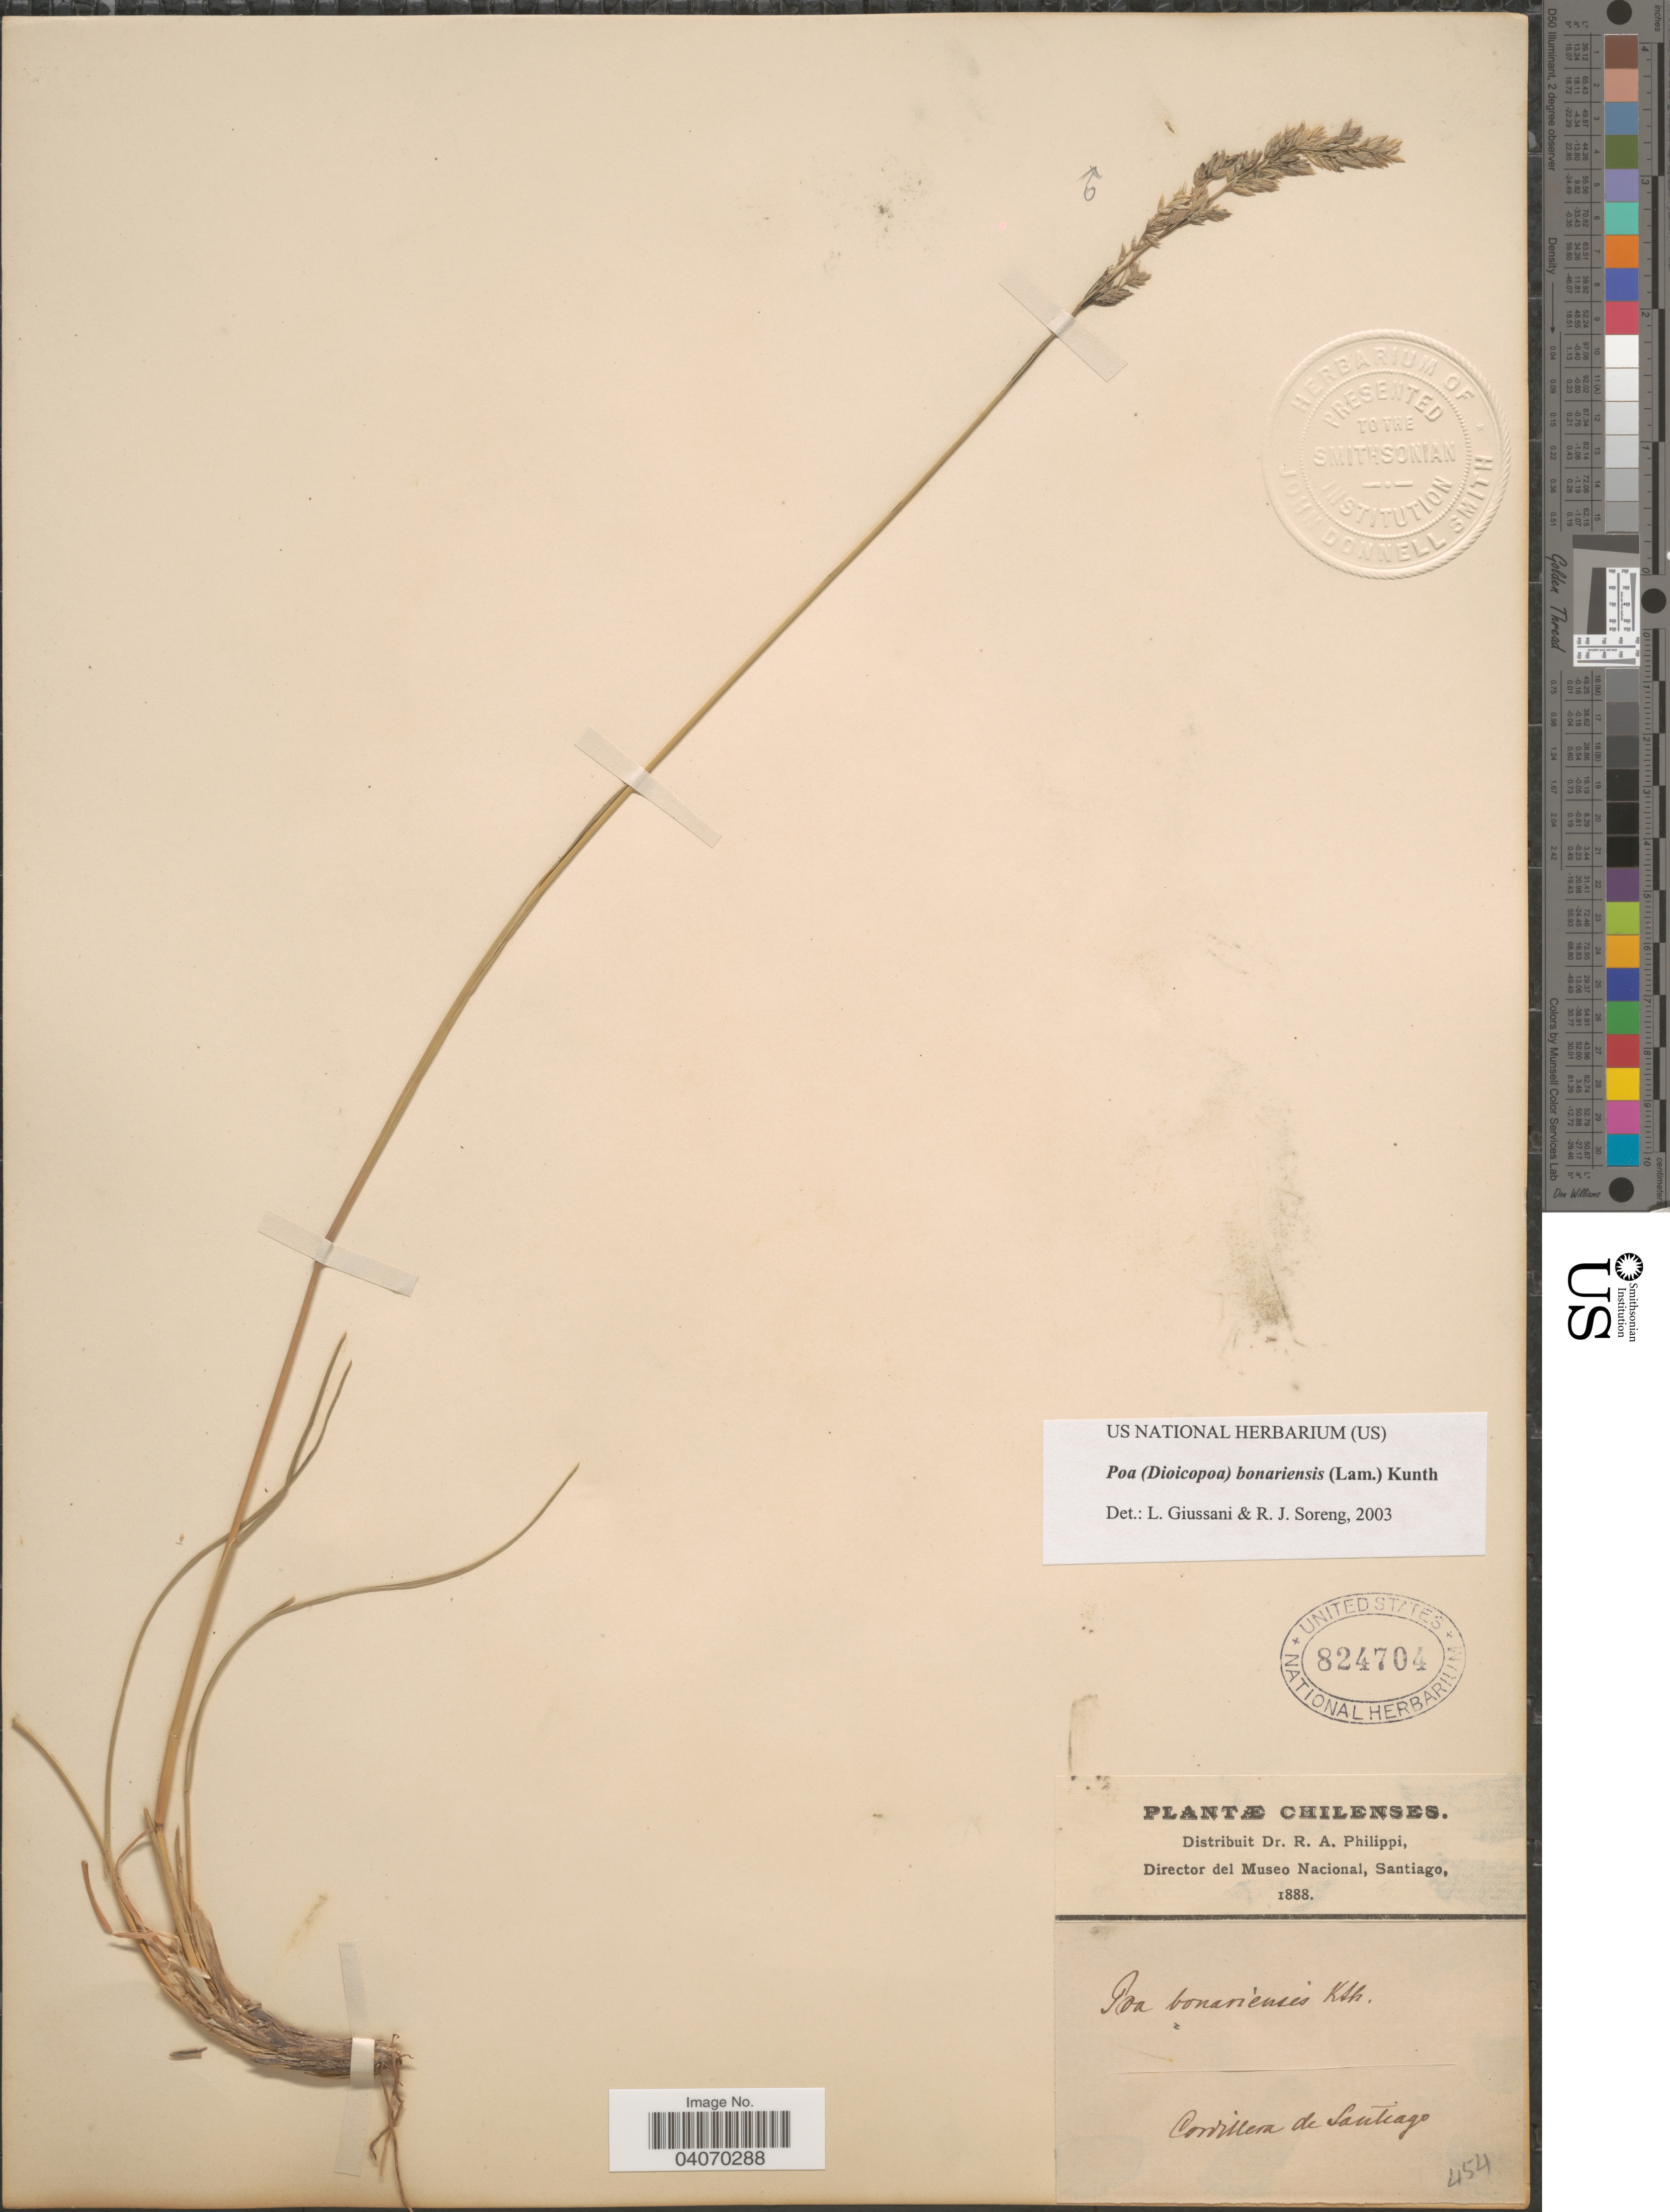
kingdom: Plantae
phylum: Tracheophyta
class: Liliopsida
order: Poales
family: Poaceae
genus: Poa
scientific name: Poa bonariensis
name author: (Lam.) Kunth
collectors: ex. herb. R.A. Philippi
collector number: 454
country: Chile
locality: Cordillera de Santiago.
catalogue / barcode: US 824704